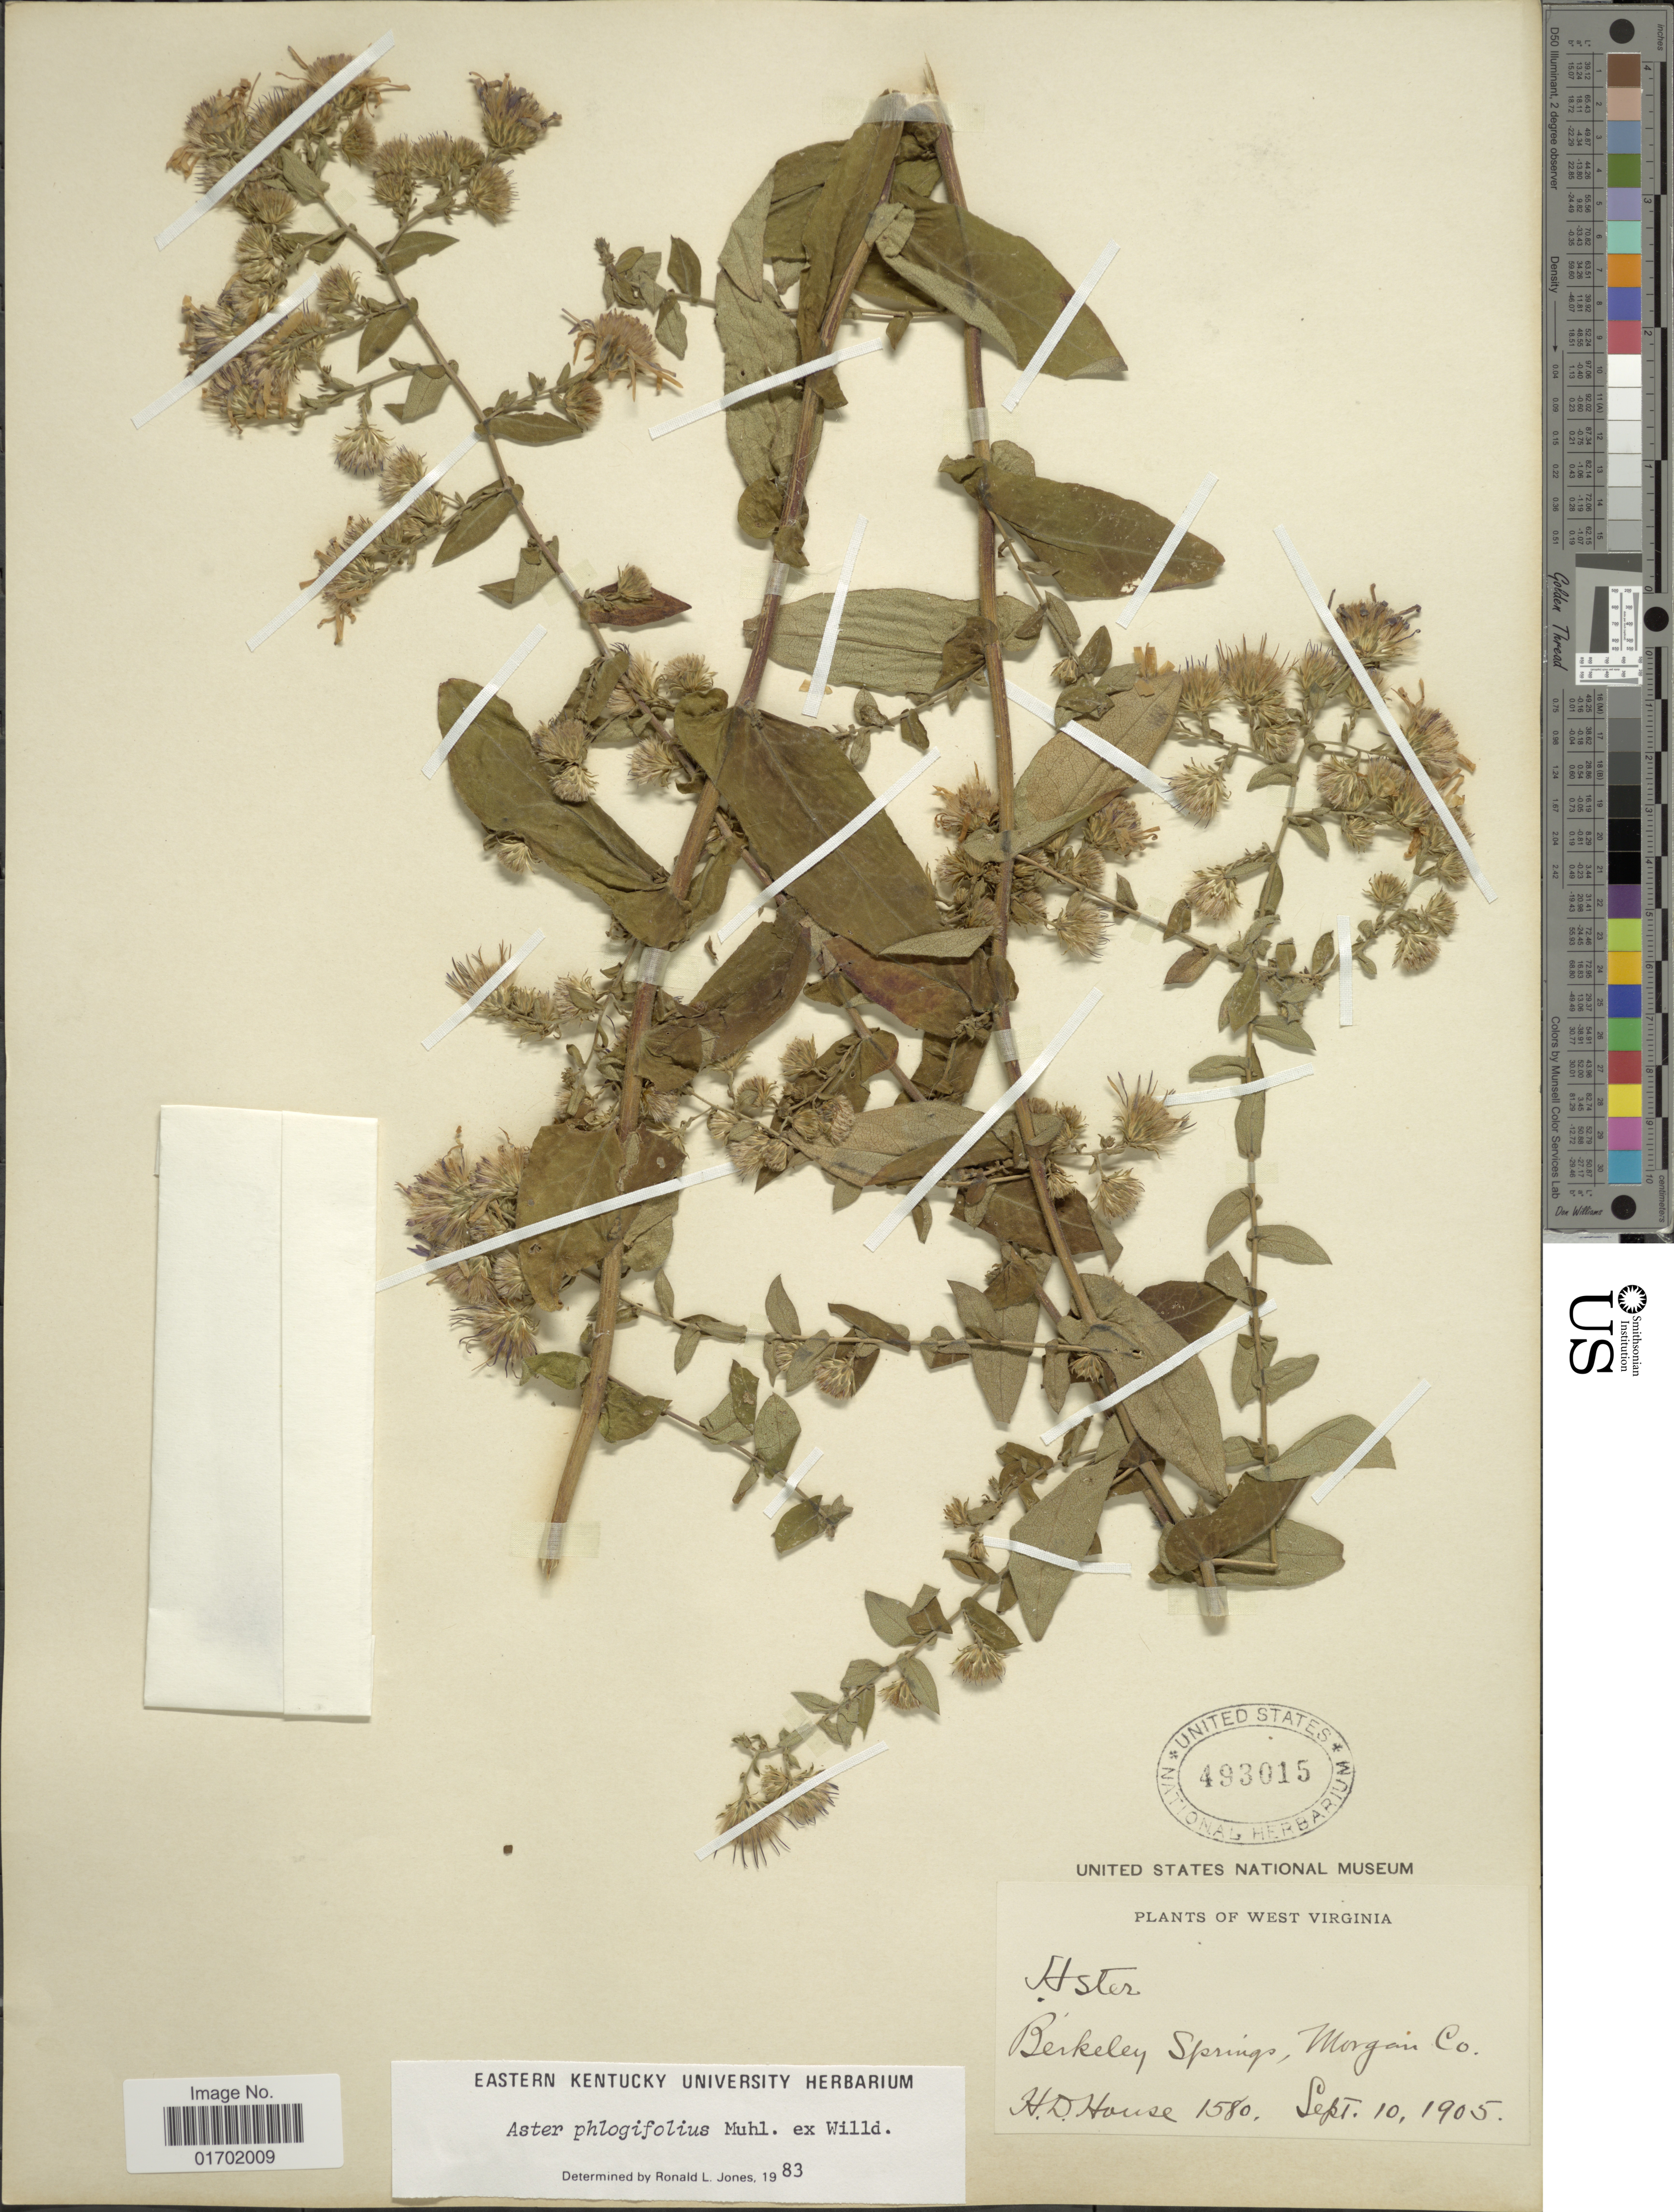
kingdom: Plantae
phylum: Tracheophyta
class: Magnoliopsida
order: Asterales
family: Asteraceae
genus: Symphyotrichum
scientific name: Symphyotrichum phlogifolium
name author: (Muhl. ex Willd.) G.L. Nesom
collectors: H. D. House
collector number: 1580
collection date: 1905-09-10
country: United States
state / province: West Virginia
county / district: Morgan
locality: Berkeley Springs, Morgan Co.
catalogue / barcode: US 493015